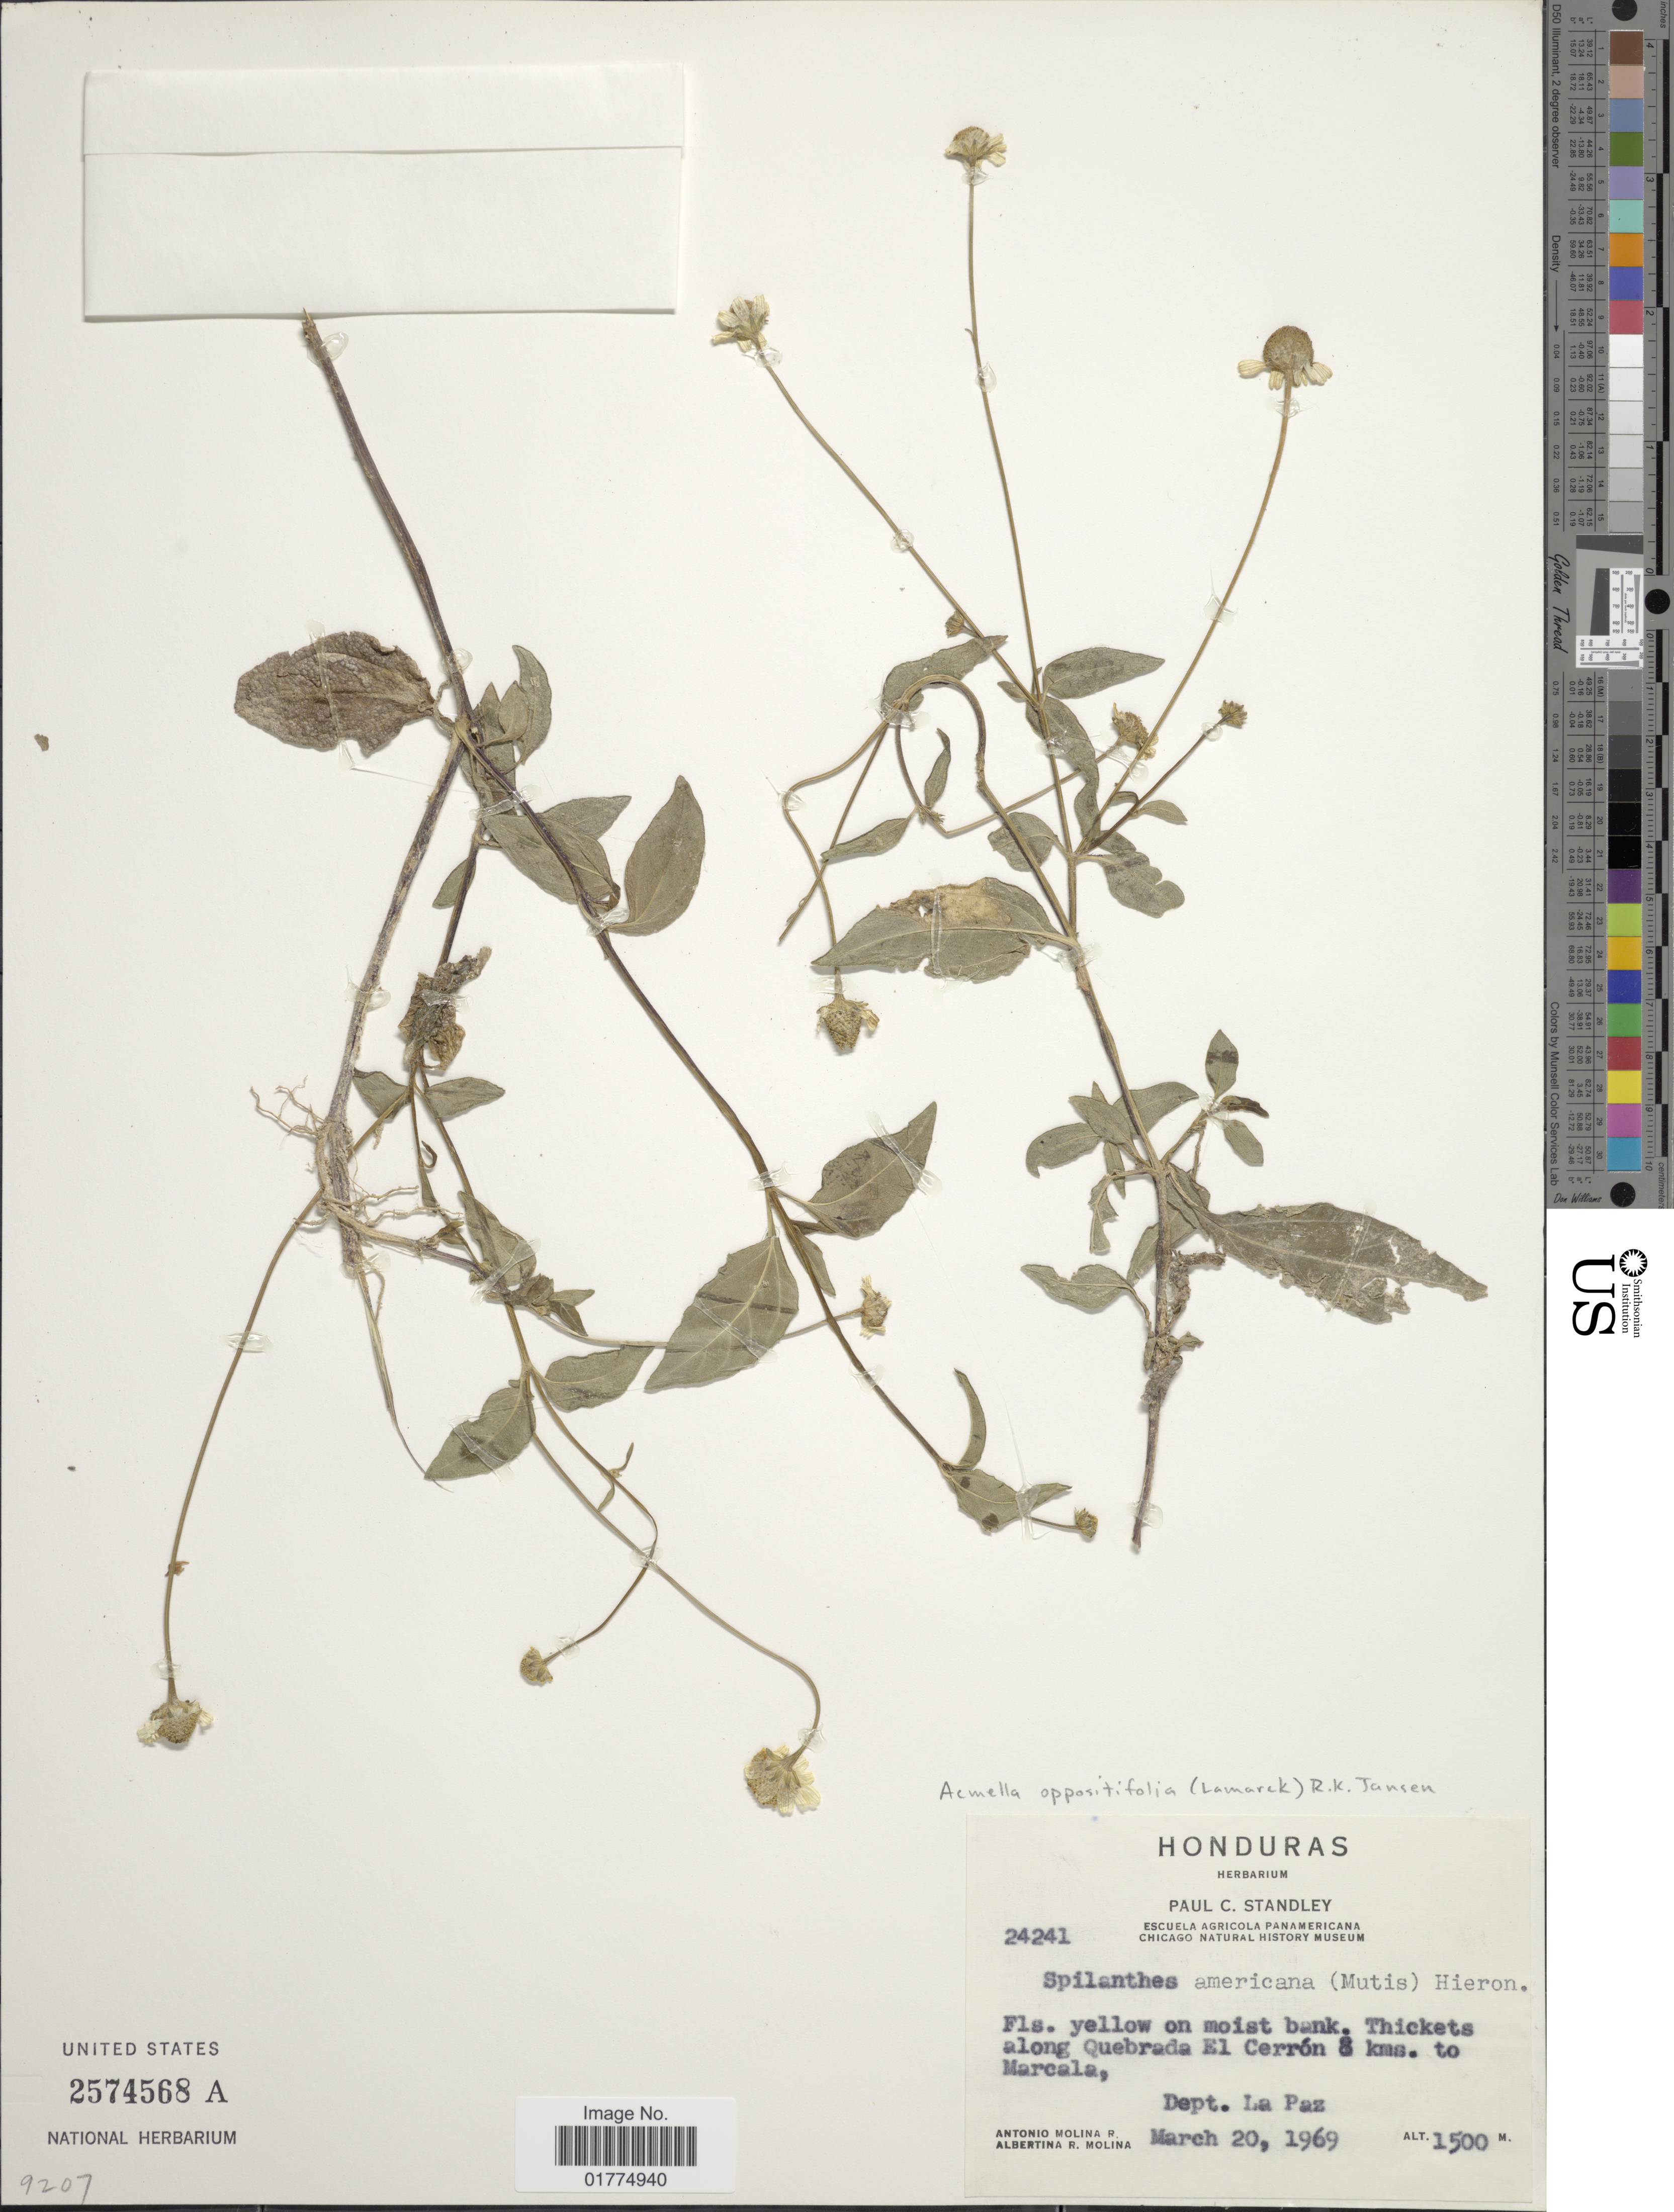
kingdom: Plantae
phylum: Tracheophyta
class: Magnoliopsida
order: Asterales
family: Asteraceae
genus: Acmella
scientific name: Acmella repens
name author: (Walter) Rich.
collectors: A. Molina R. & A. R. Molina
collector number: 24241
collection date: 1969-03-20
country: Honduras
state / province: La Paz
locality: Thickets along Quebrada El Cerrón 8 kms. to Marcala, Dept. La Paz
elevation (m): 1500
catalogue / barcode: US 2574568A